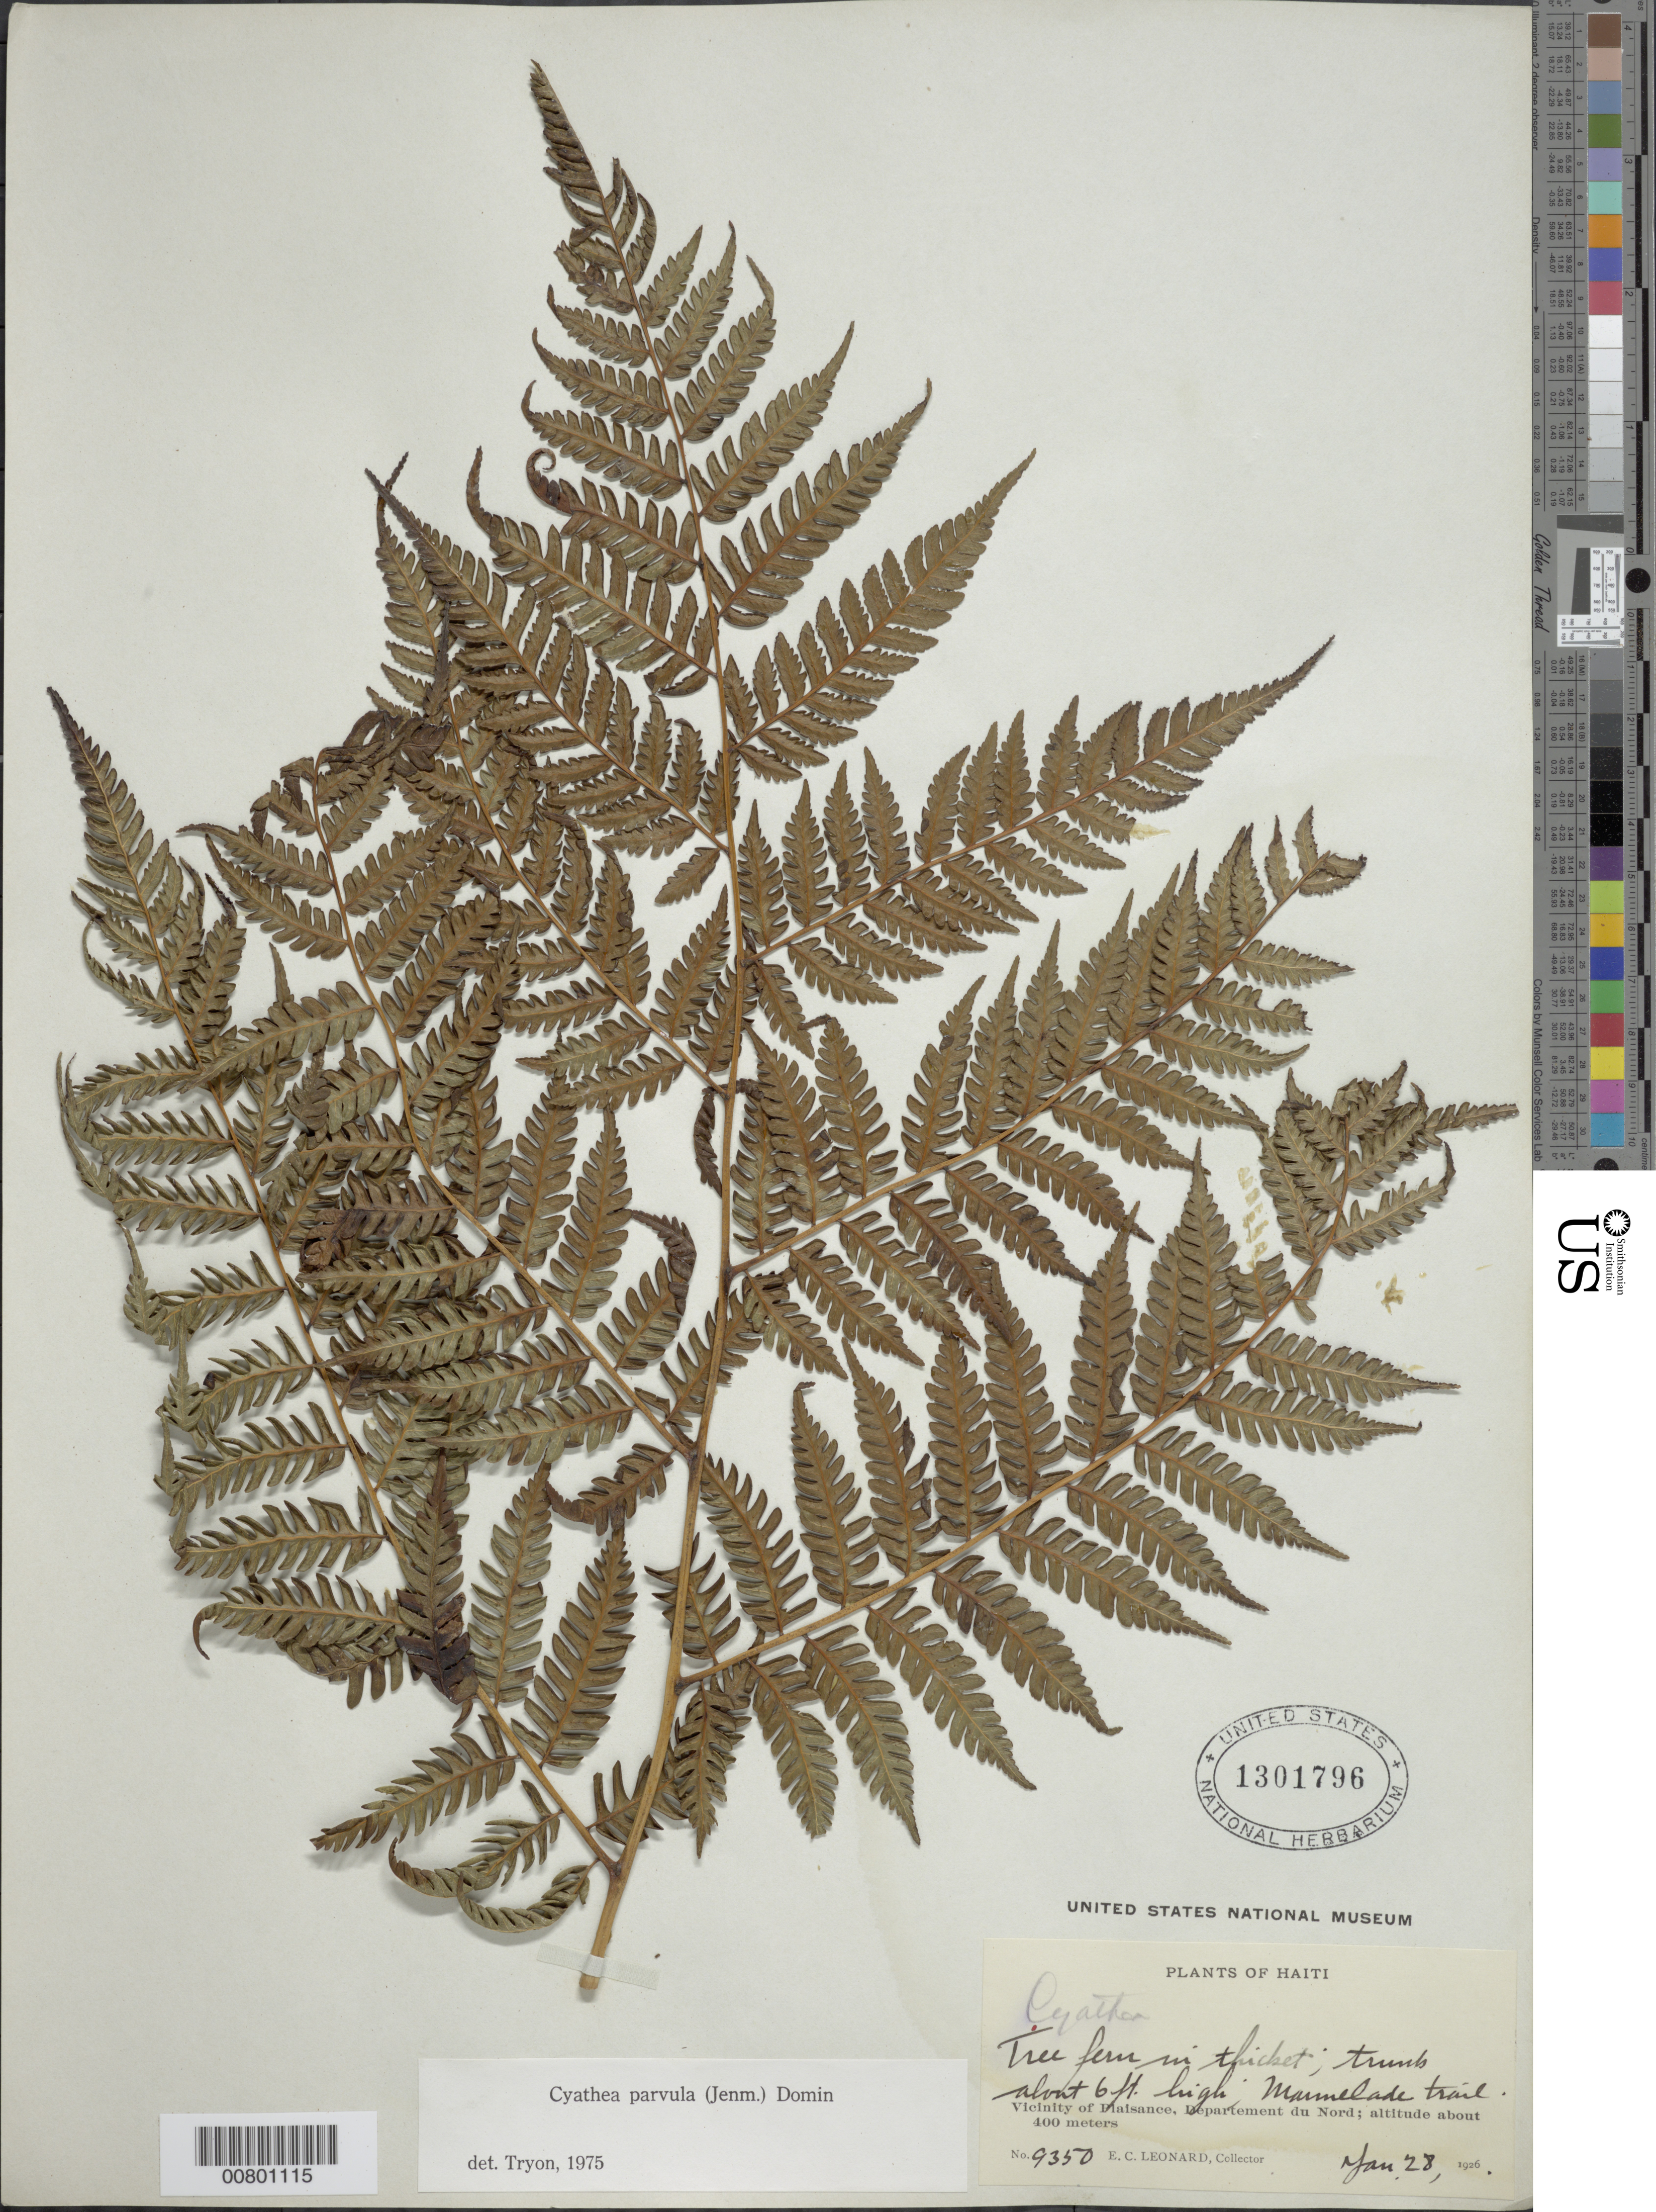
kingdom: Plantae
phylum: Tracheophyta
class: Polypodiopsida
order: Cyatheales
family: Cyatheaceae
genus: Cyathea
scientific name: Cyathea parvula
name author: (Jenman) Domin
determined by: Tryon, --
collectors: E. C. Leonard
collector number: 9350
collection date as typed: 28 Jan 1926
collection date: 1926-01-28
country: Haiti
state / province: Nord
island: Hispaniola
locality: Plaisance vicinity, Marmelade Trail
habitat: In thicket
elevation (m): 400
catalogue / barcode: US 1301796